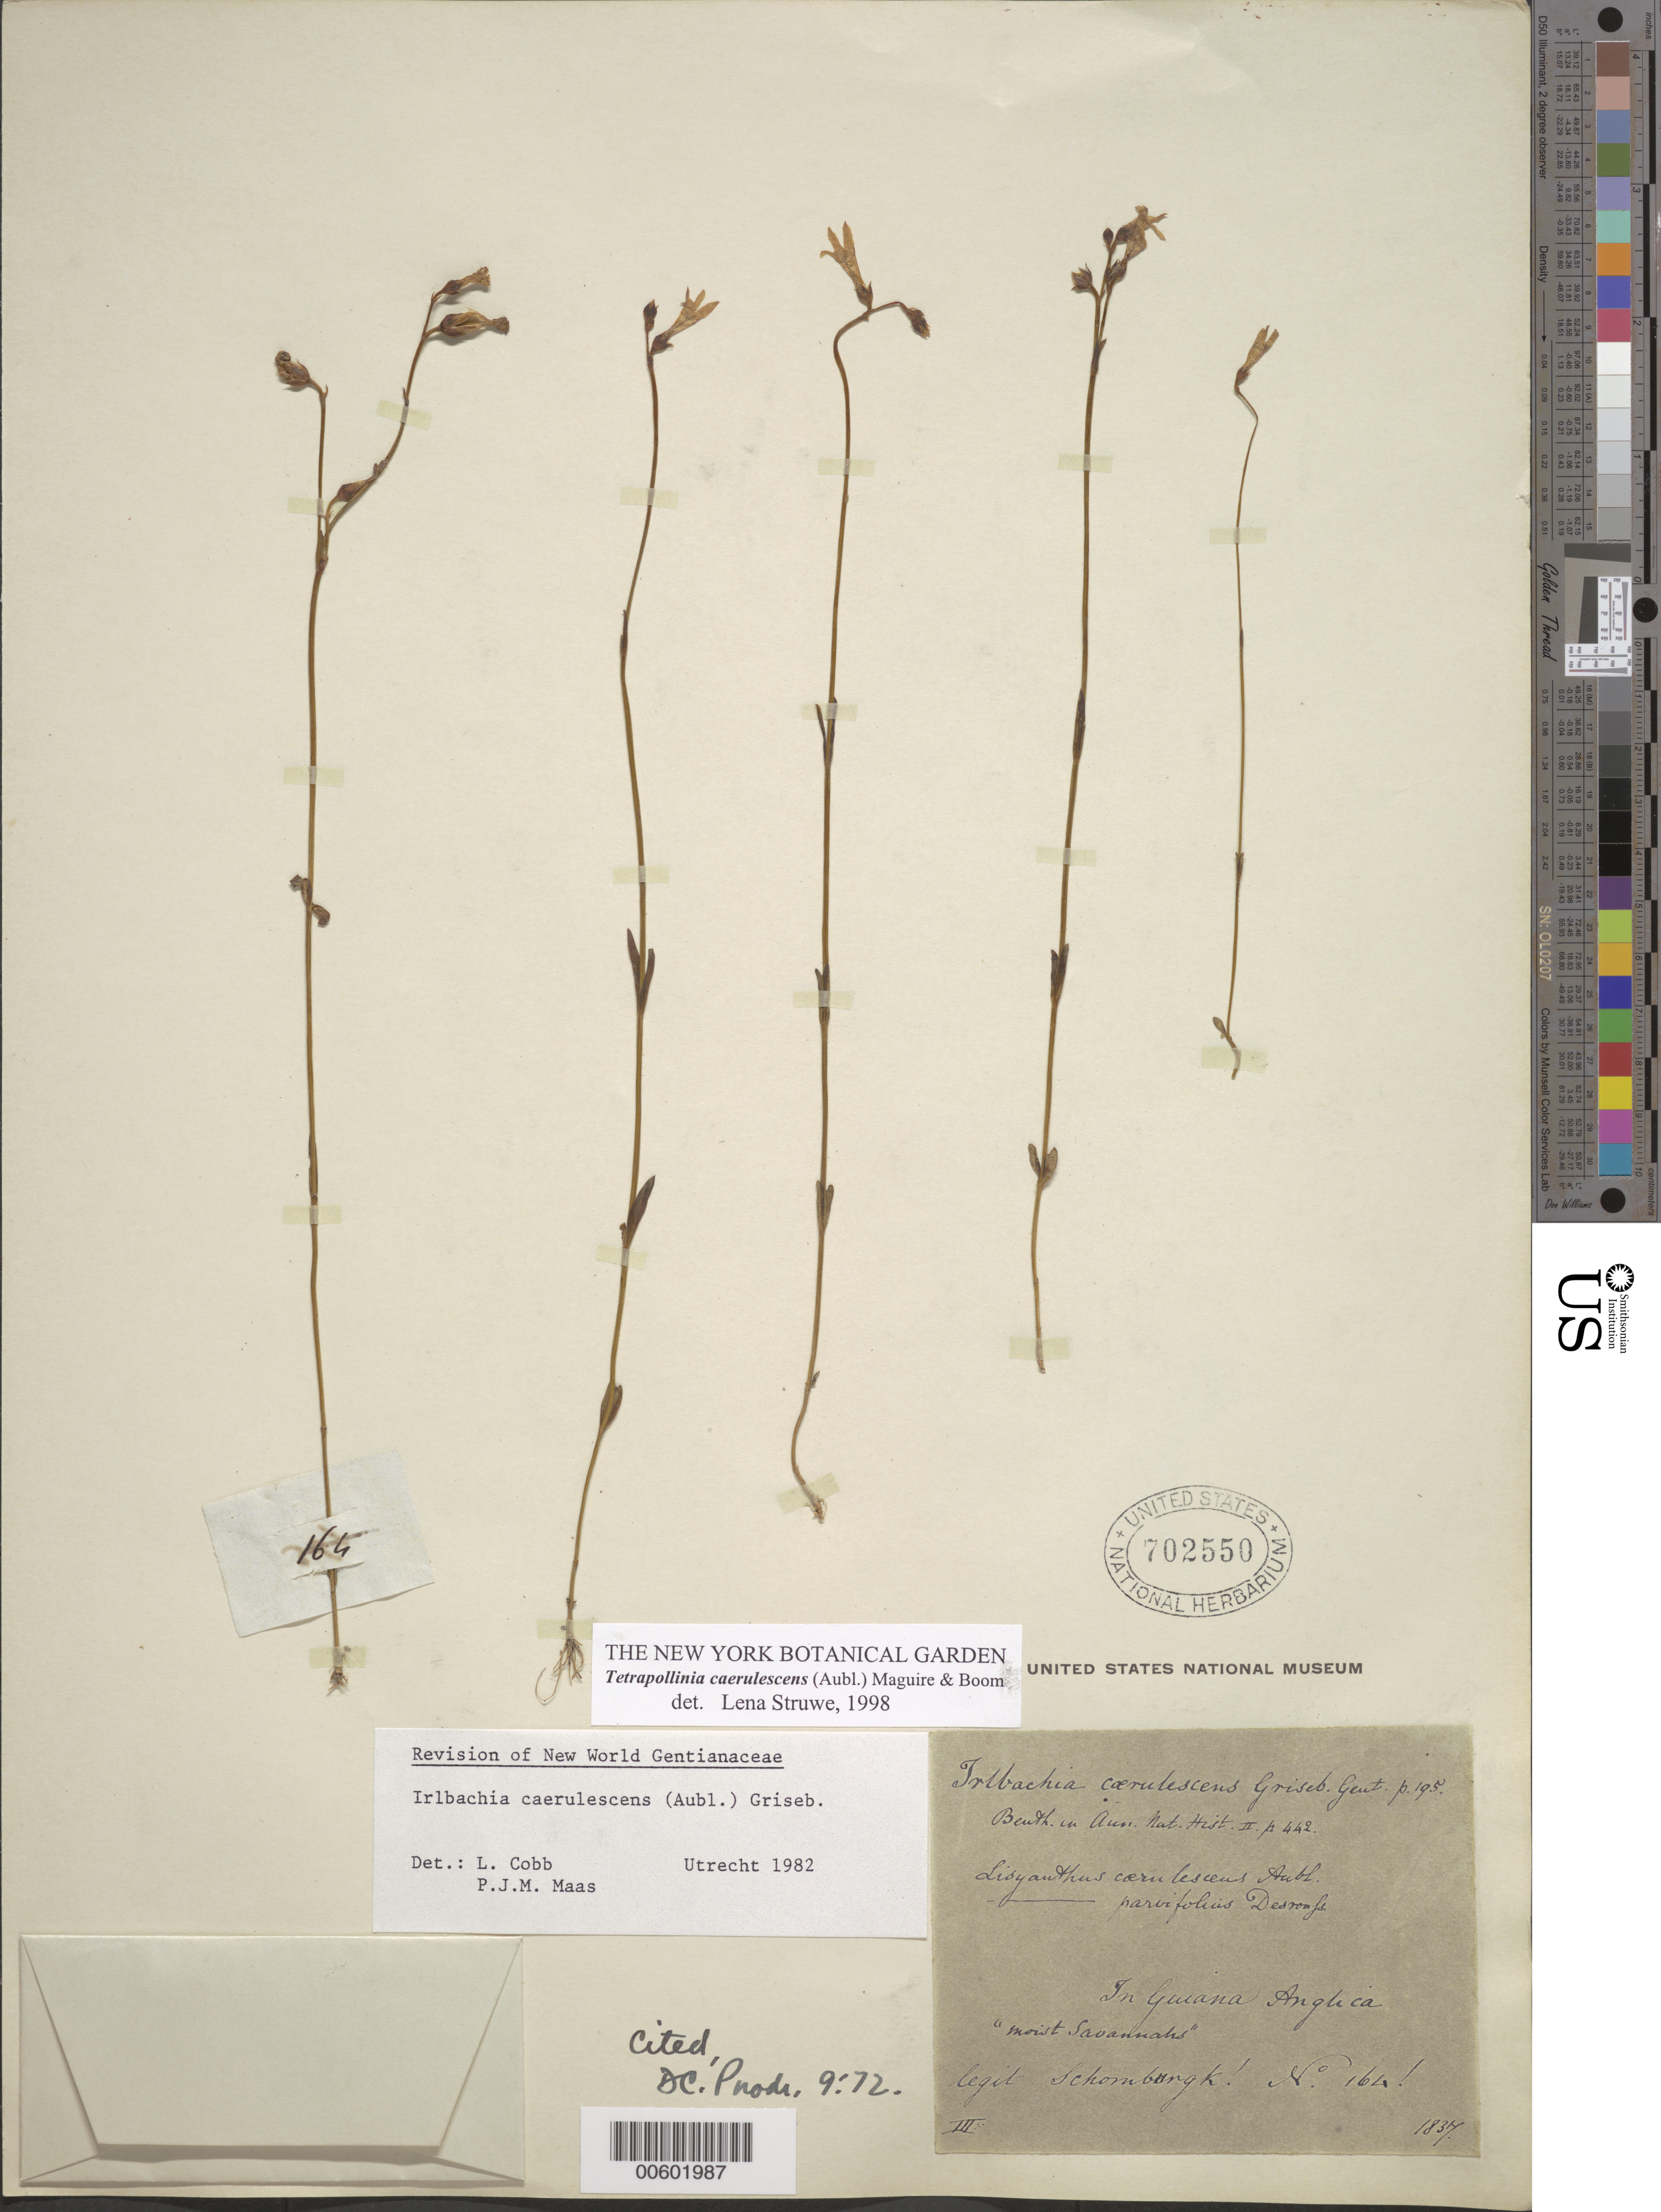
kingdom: Plantae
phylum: Tracheophyta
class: Magnoliopsida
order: Gentianales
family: Gentianaceae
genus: Tetrapollinia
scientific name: Tetrapollinia caerulescens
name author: (Aubl.) Maguire & B.M. Boom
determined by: Struwe, L.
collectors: R. H. Schomburgk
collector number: I 164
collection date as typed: March 1837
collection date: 1837-03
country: Guyana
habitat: Moist savannas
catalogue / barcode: US 702550